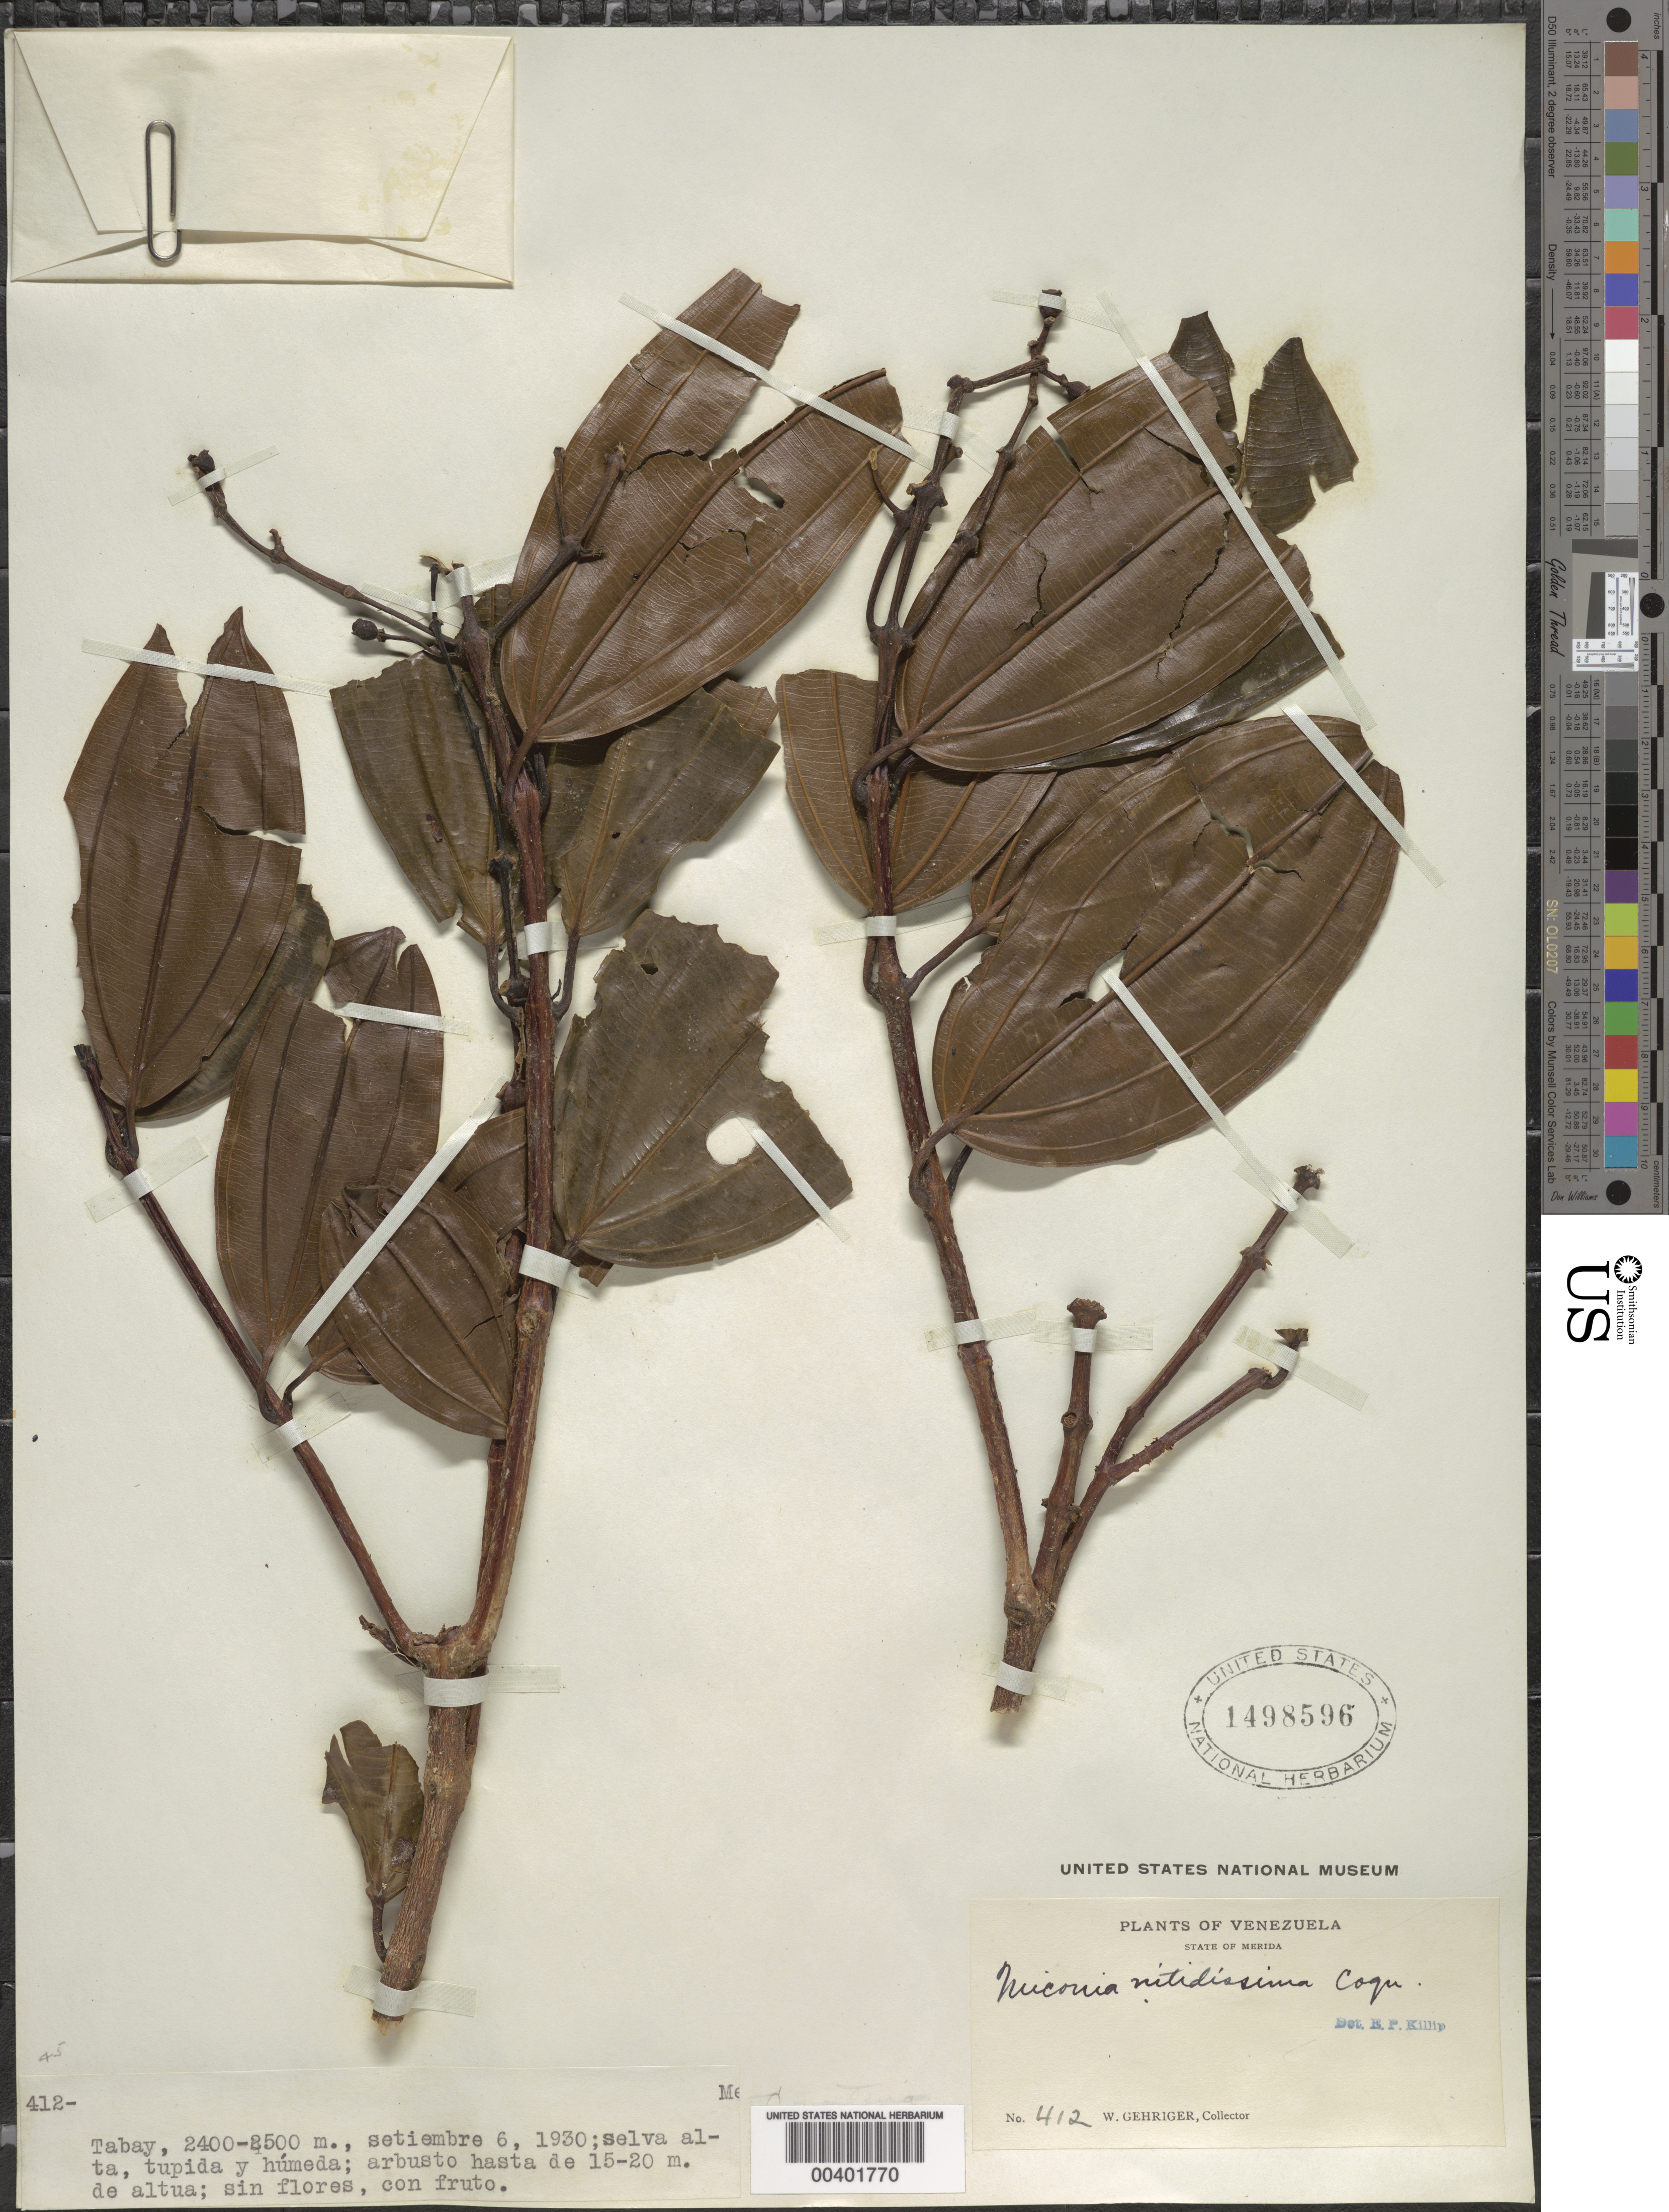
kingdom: Plantae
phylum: Tracheophyta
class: Magnoliopsida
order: Myrtales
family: Melastomataceae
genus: Miconia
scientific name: Miconia nitidissima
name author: Cogn.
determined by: Killip, Ellsworth P.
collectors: W. Gehriger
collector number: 412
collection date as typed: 06 Sep 1930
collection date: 1930-09-06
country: Venezuela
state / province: Mérida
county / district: Libertador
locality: Tabay Tabay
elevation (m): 2400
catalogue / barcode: US 1498596